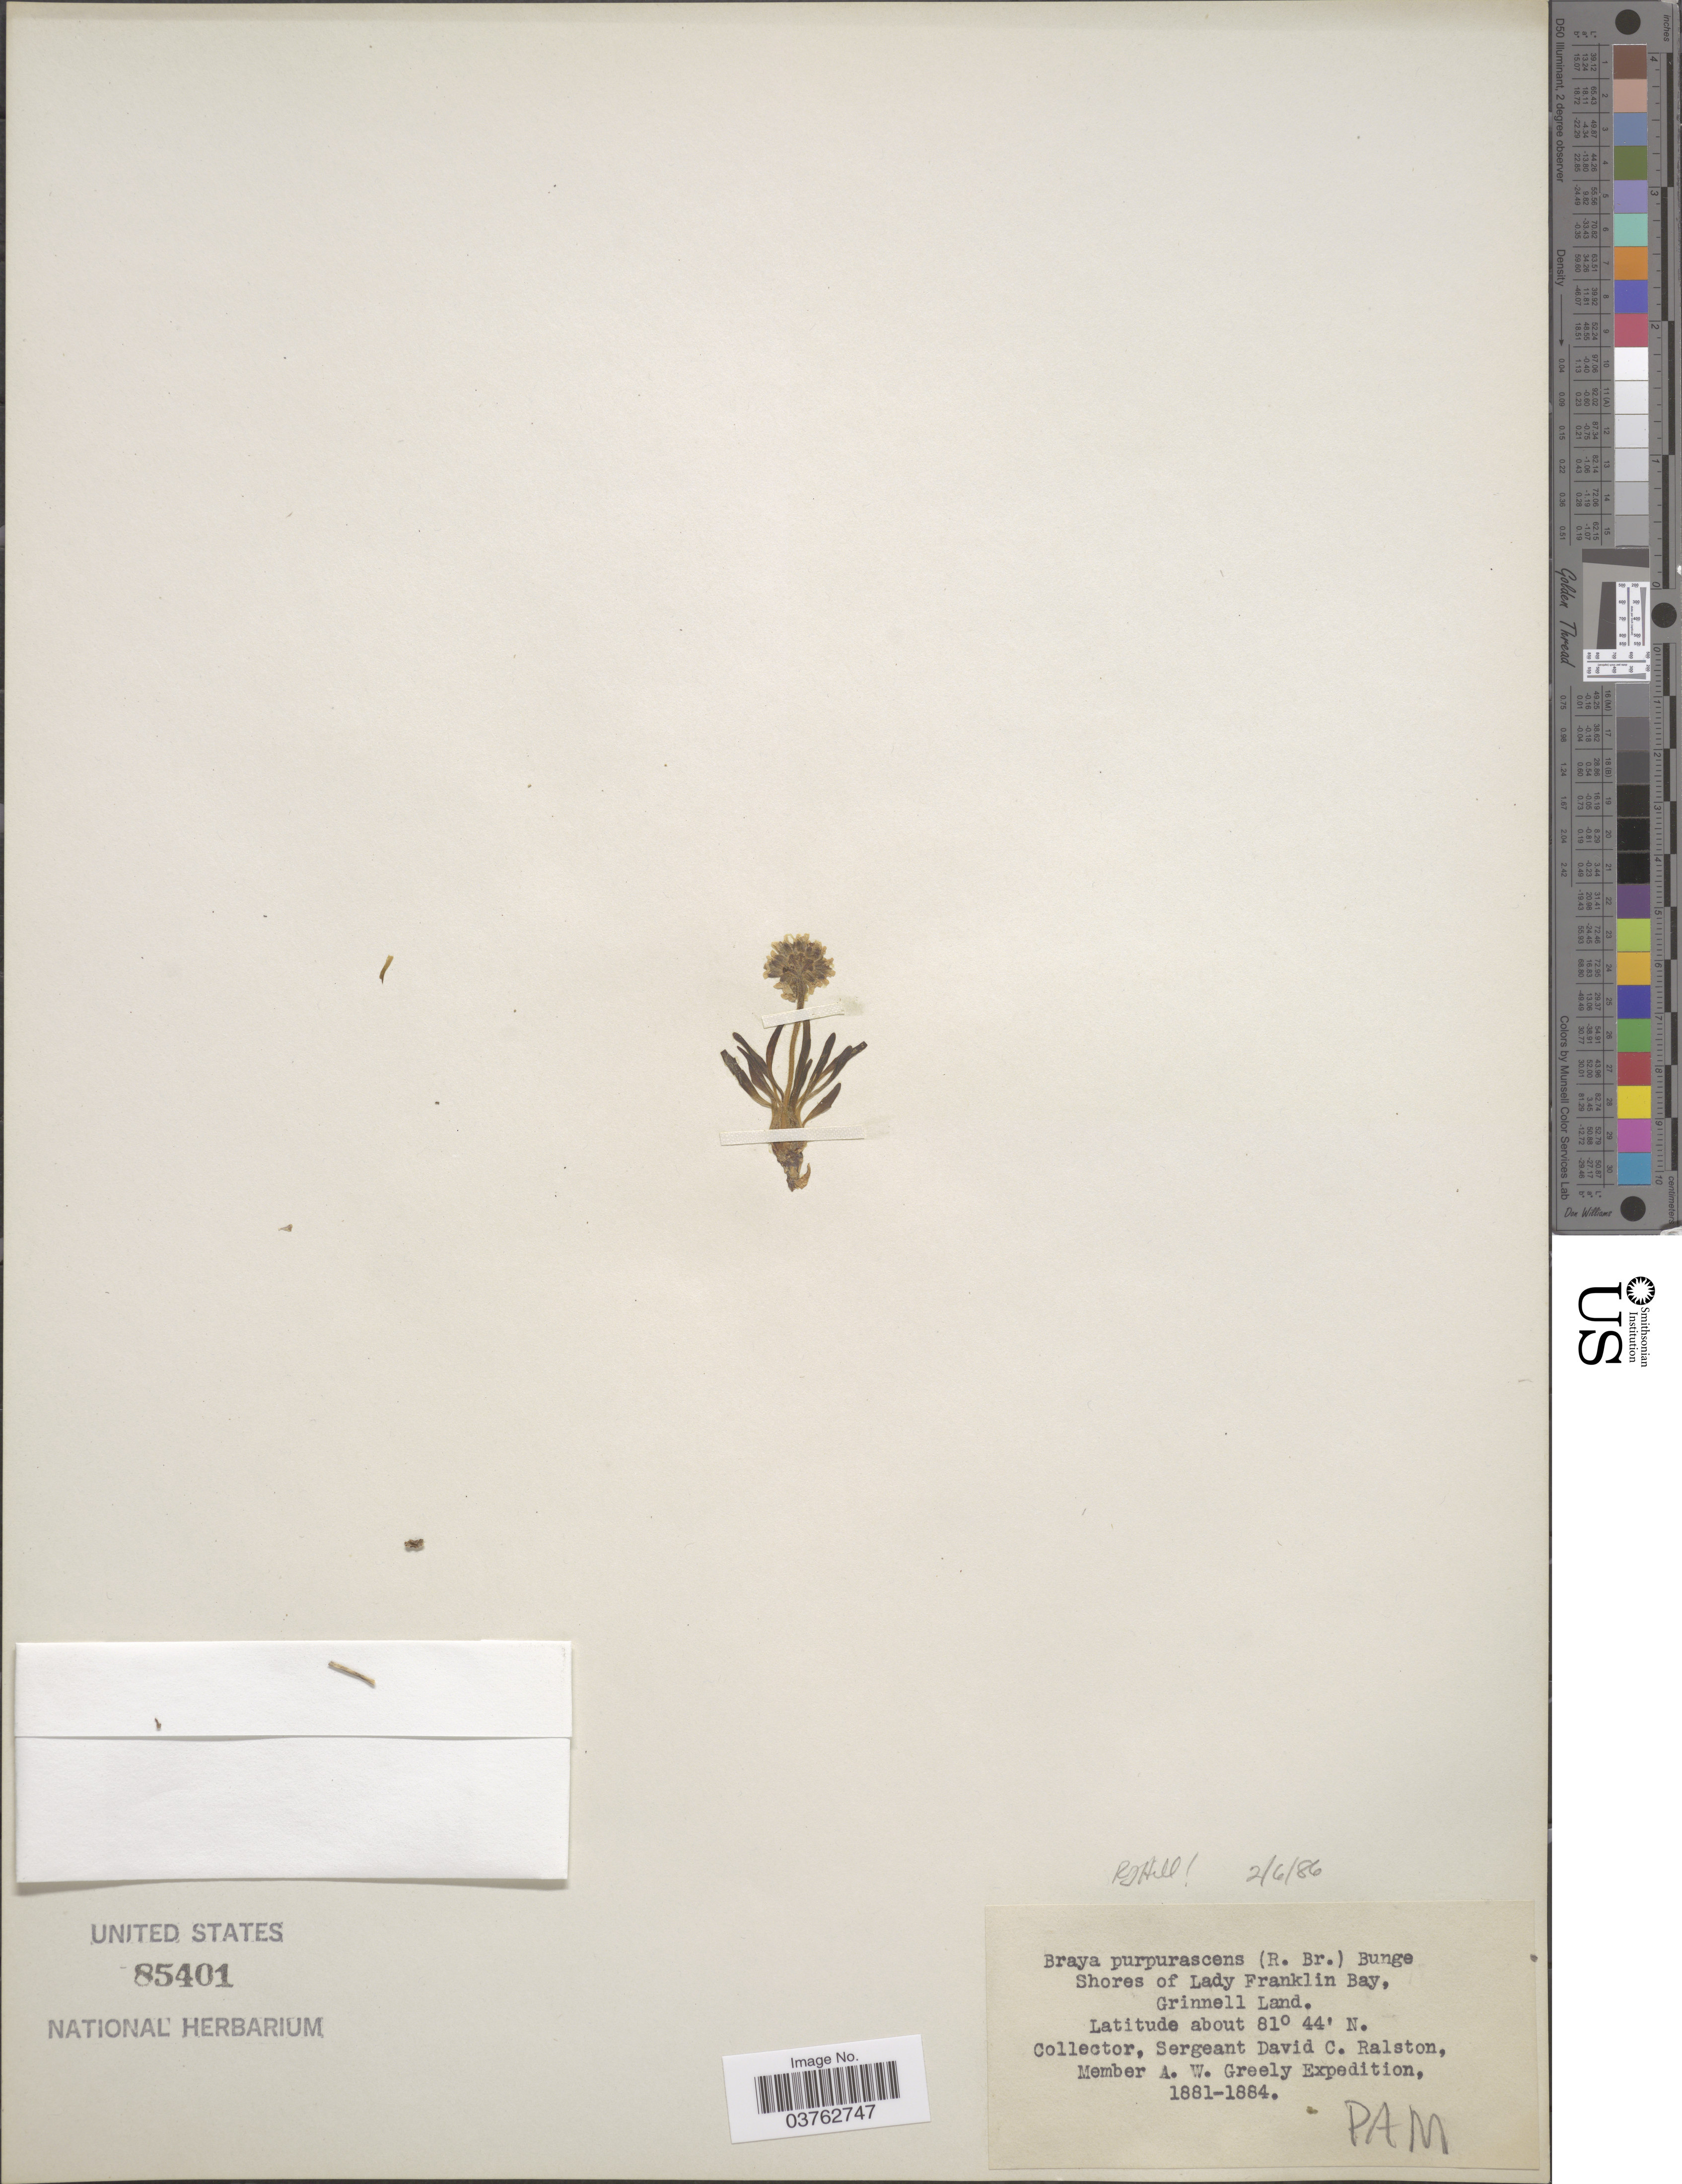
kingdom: Plantae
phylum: Tracheophyta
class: Magnoliopsida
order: Brassicales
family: Brassicaceae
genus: Braya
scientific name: Braya purpurascens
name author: (R. Br.) Bunge ex Ledeb.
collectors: D. Ralston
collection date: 1881/1884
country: Canada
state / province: Nunavut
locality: Shores of Lady Franklin Bay, Grinnell Land.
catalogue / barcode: US 85401